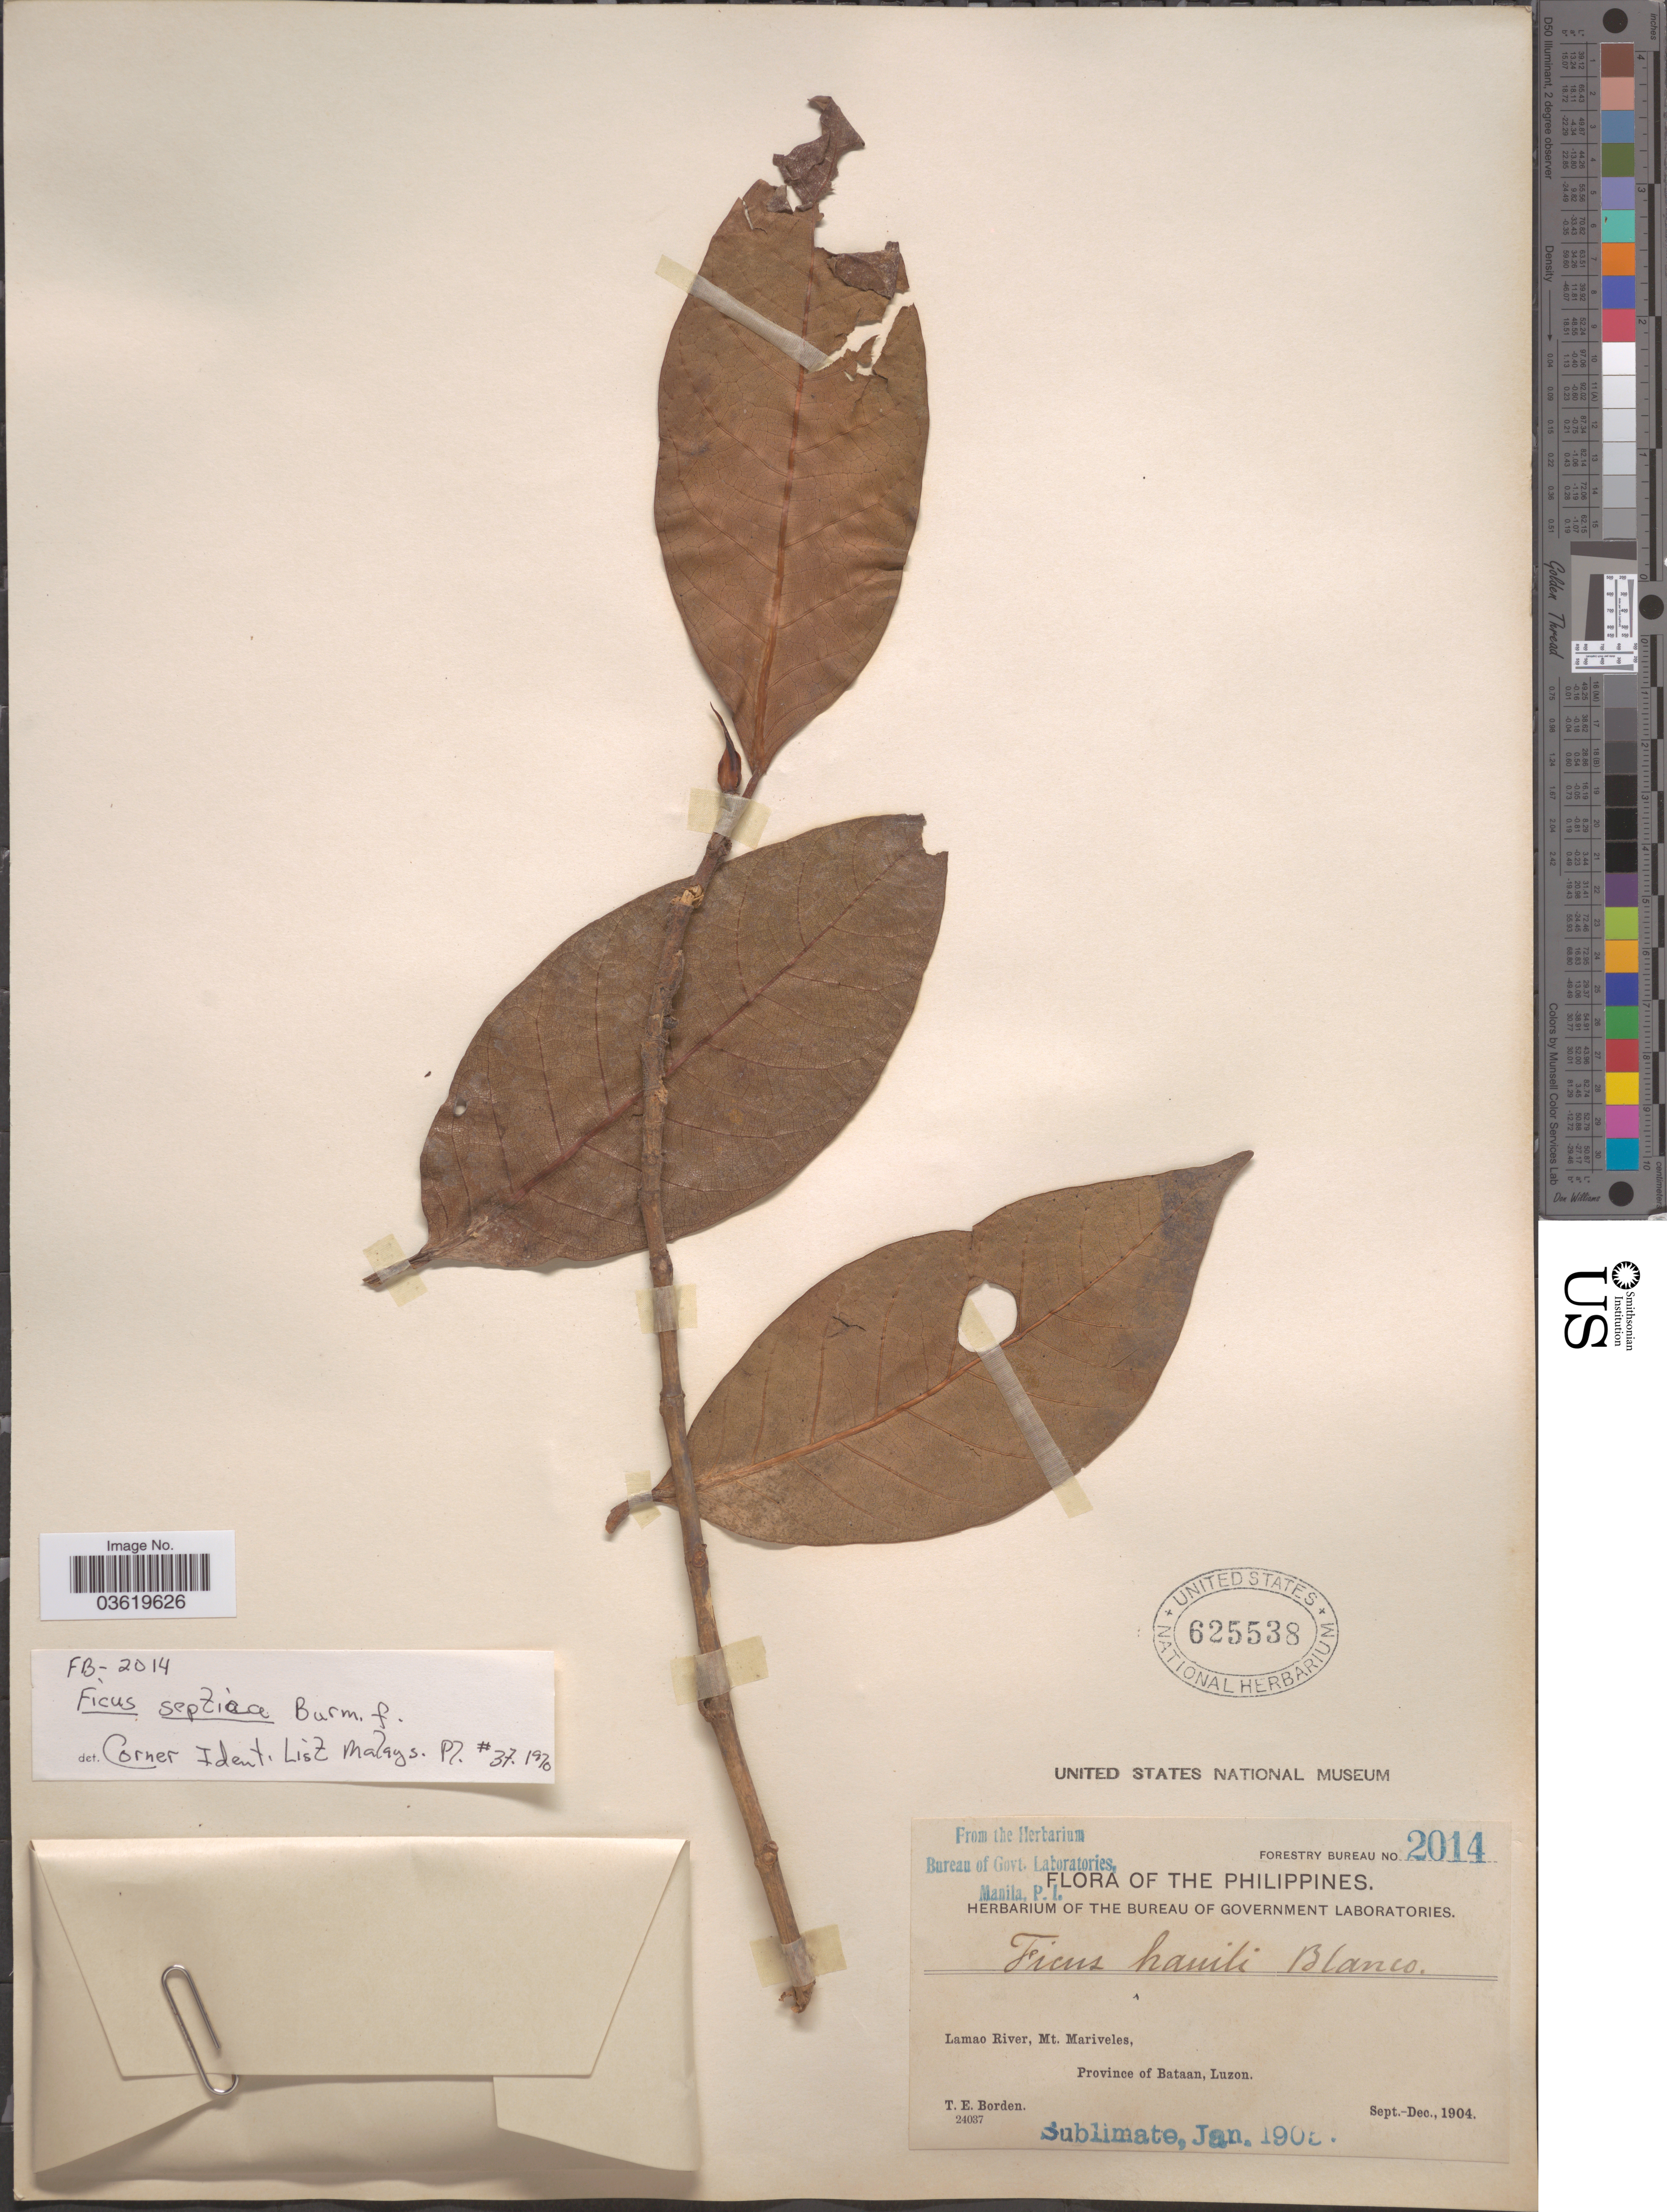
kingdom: Plantae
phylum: Tracheophyta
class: Magnoliopsida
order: Rosales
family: Moraceae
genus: Ficus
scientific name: Ficus septica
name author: Burm. f.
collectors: T. E. Borden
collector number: Forestry Bureau 2014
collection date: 1904-09/1904-12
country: Philippines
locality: Lamao River, Mt. Mariveles, Province of Bataan, Luzon.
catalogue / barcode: US 625538